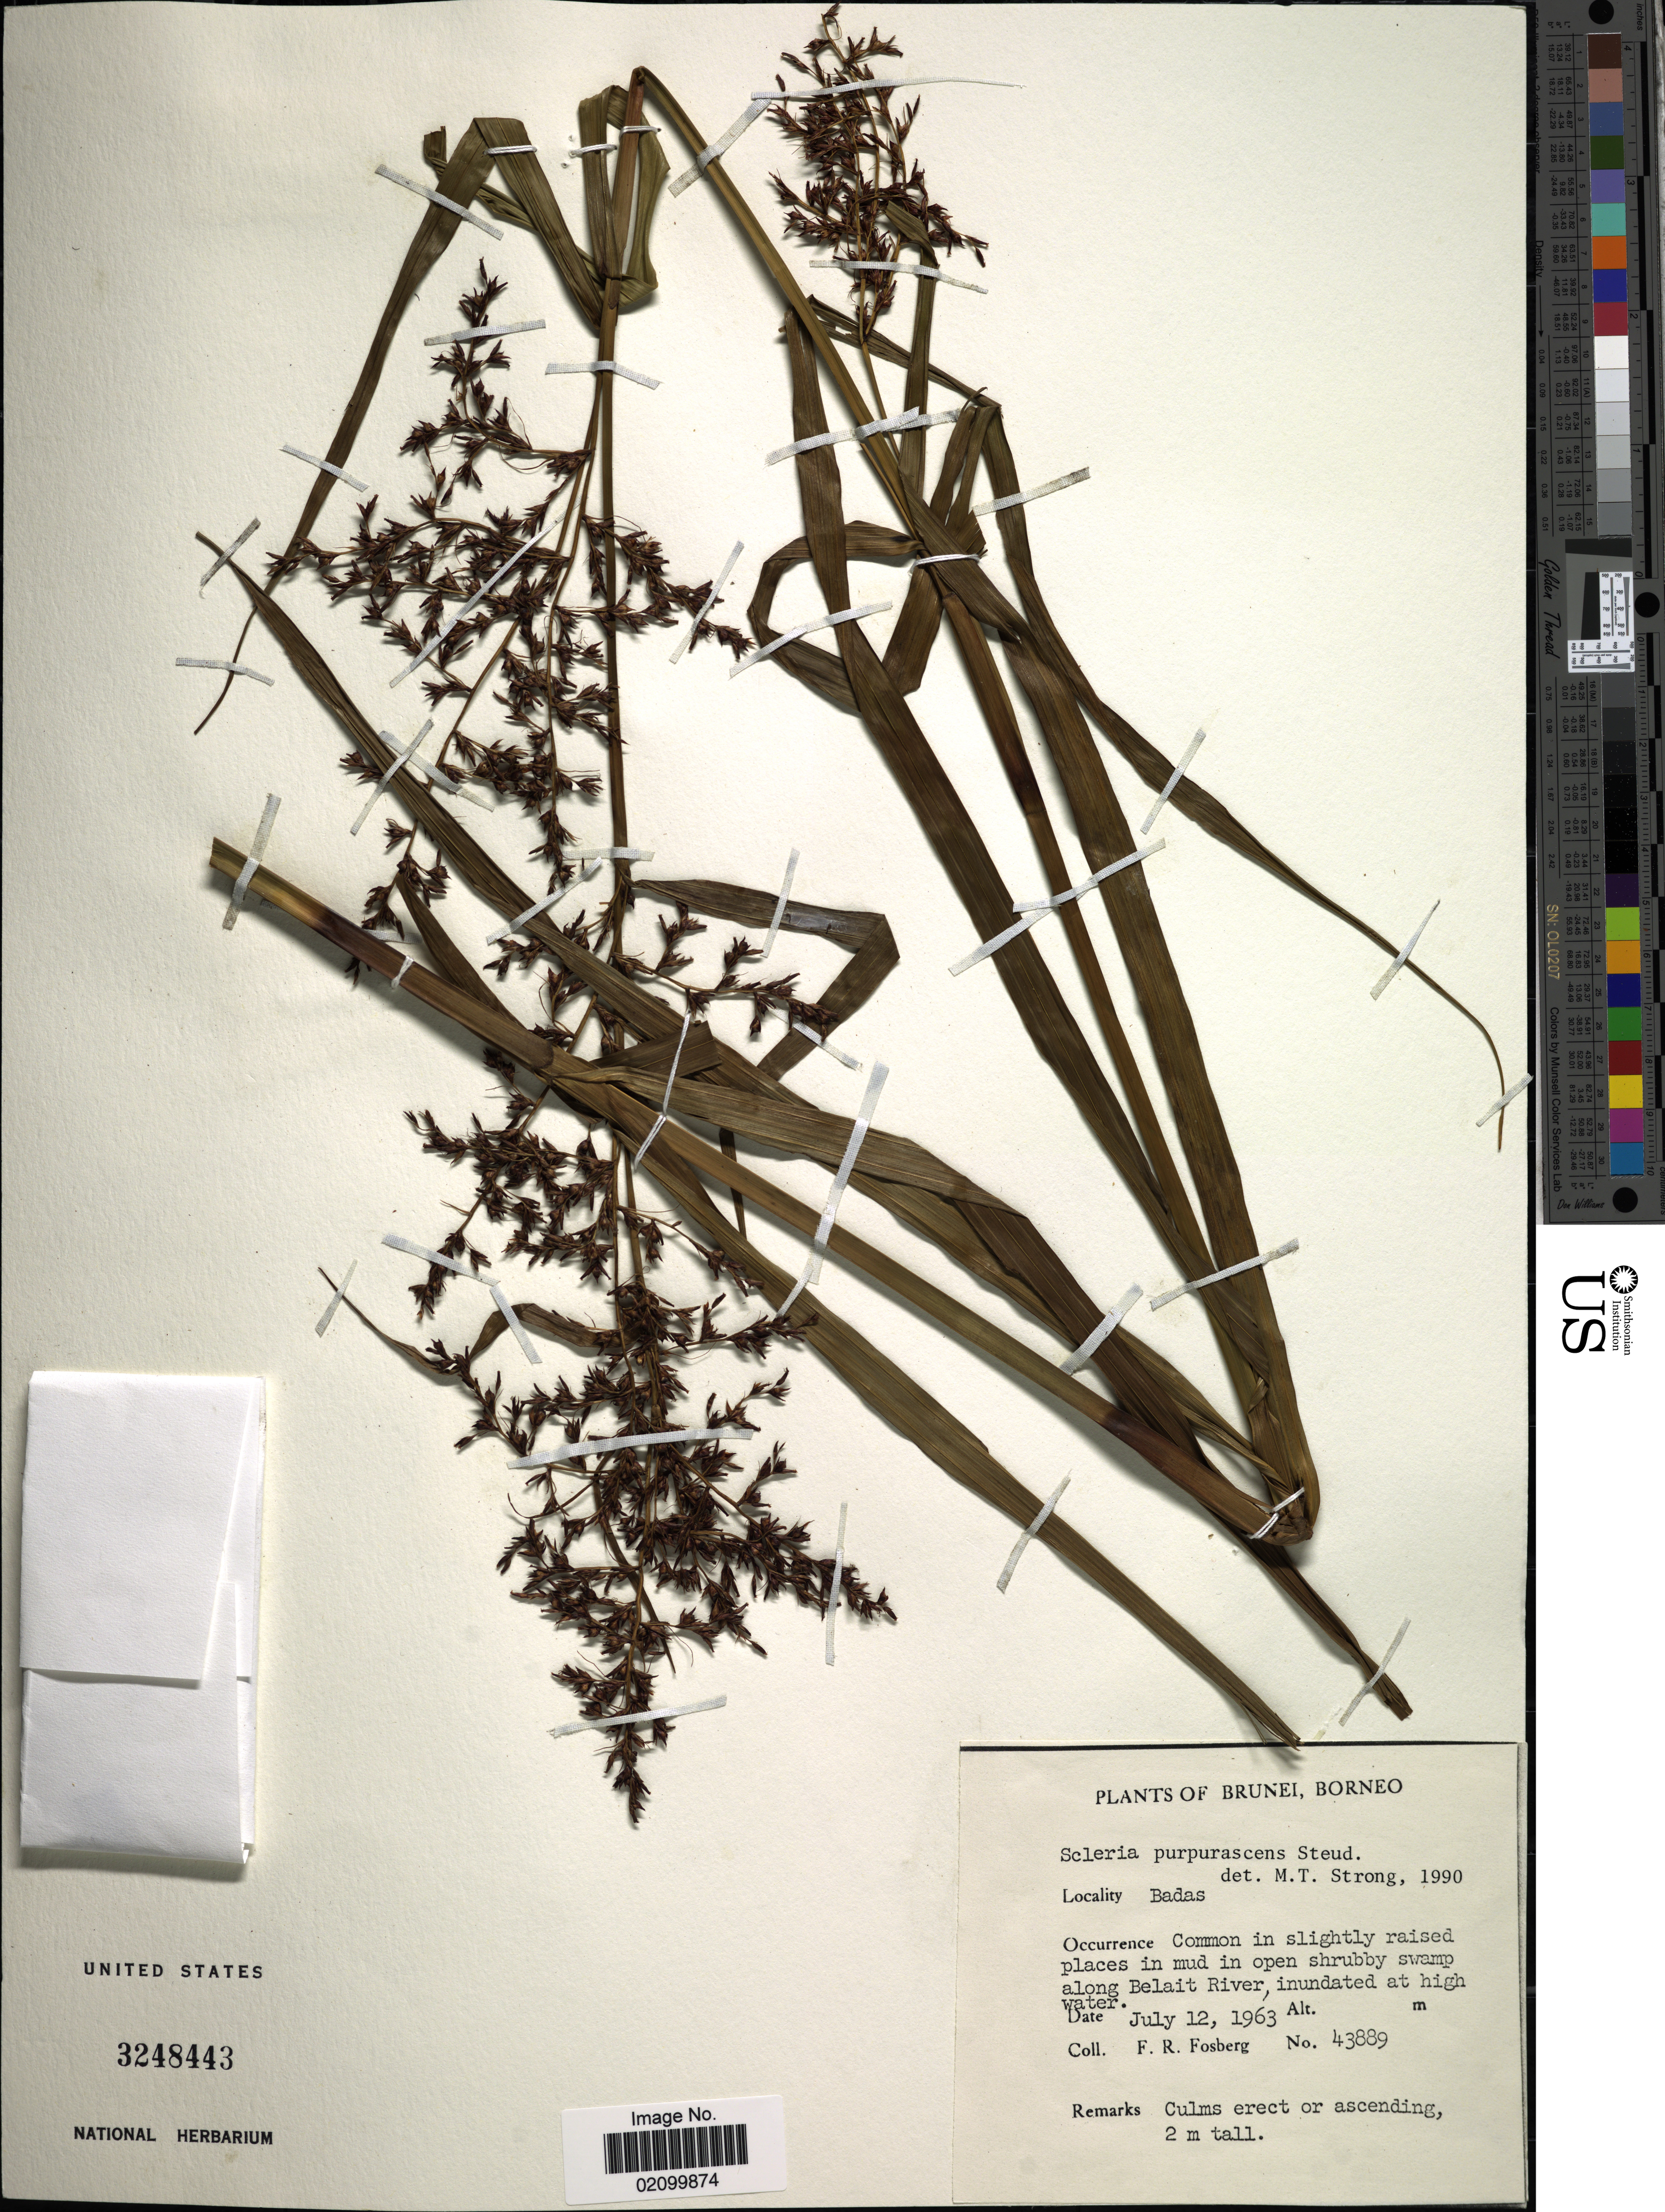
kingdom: Plantae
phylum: Tracheophyta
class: Liliopsida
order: Poales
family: Cyperaceae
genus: Scleria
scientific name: Scleria purpurascens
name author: Steud.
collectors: F. R. Fosberg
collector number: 43889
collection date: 1963-07-12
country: Brunei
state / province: Brunei and Muara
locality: Brunei, Borneo. Badas, along Belait River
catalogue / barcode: US 3248443